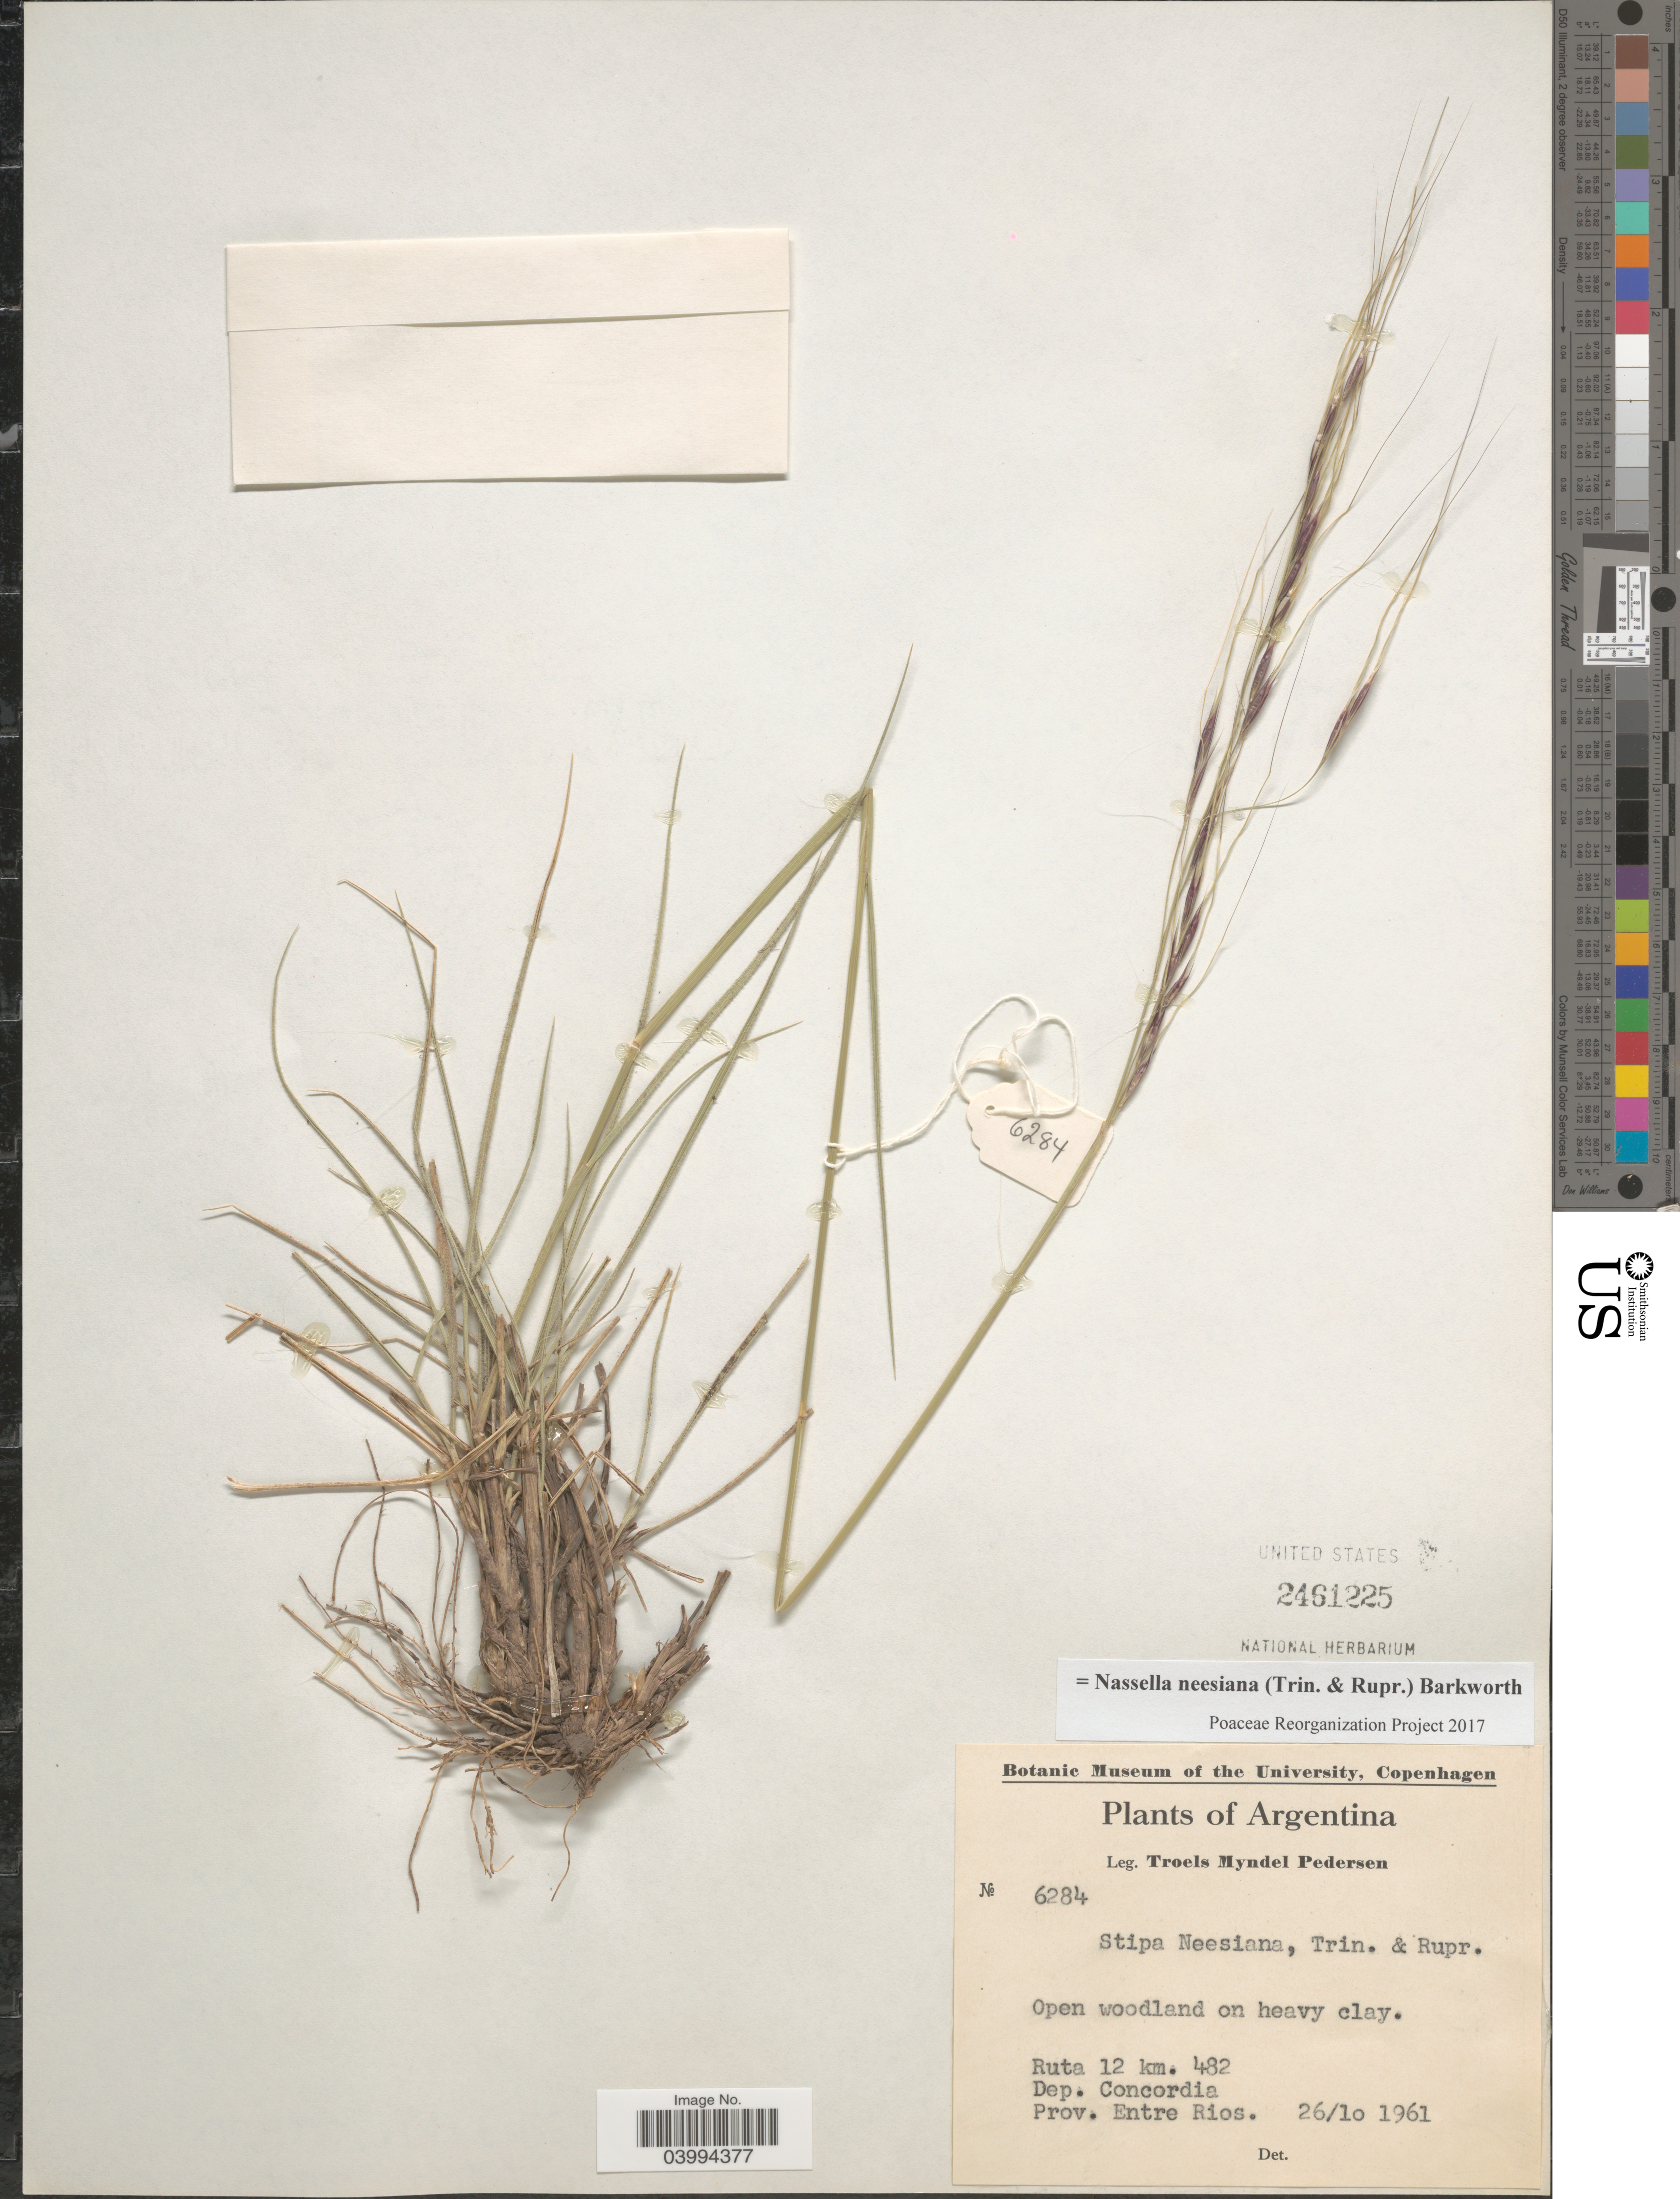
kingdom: Plantae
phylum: Tracheophyta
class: Liliopsida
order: Poales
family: Poaceae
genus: Nassella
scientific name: Nassella neesiana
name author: (Trin. & Rupr.) Barkworth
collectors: T. Pederson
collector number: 6284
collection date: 1961-10-26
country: Argentina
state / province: Entre Rios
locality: Ruta 12 km. 482. Dep. Concordia.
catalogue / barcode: US 2461225